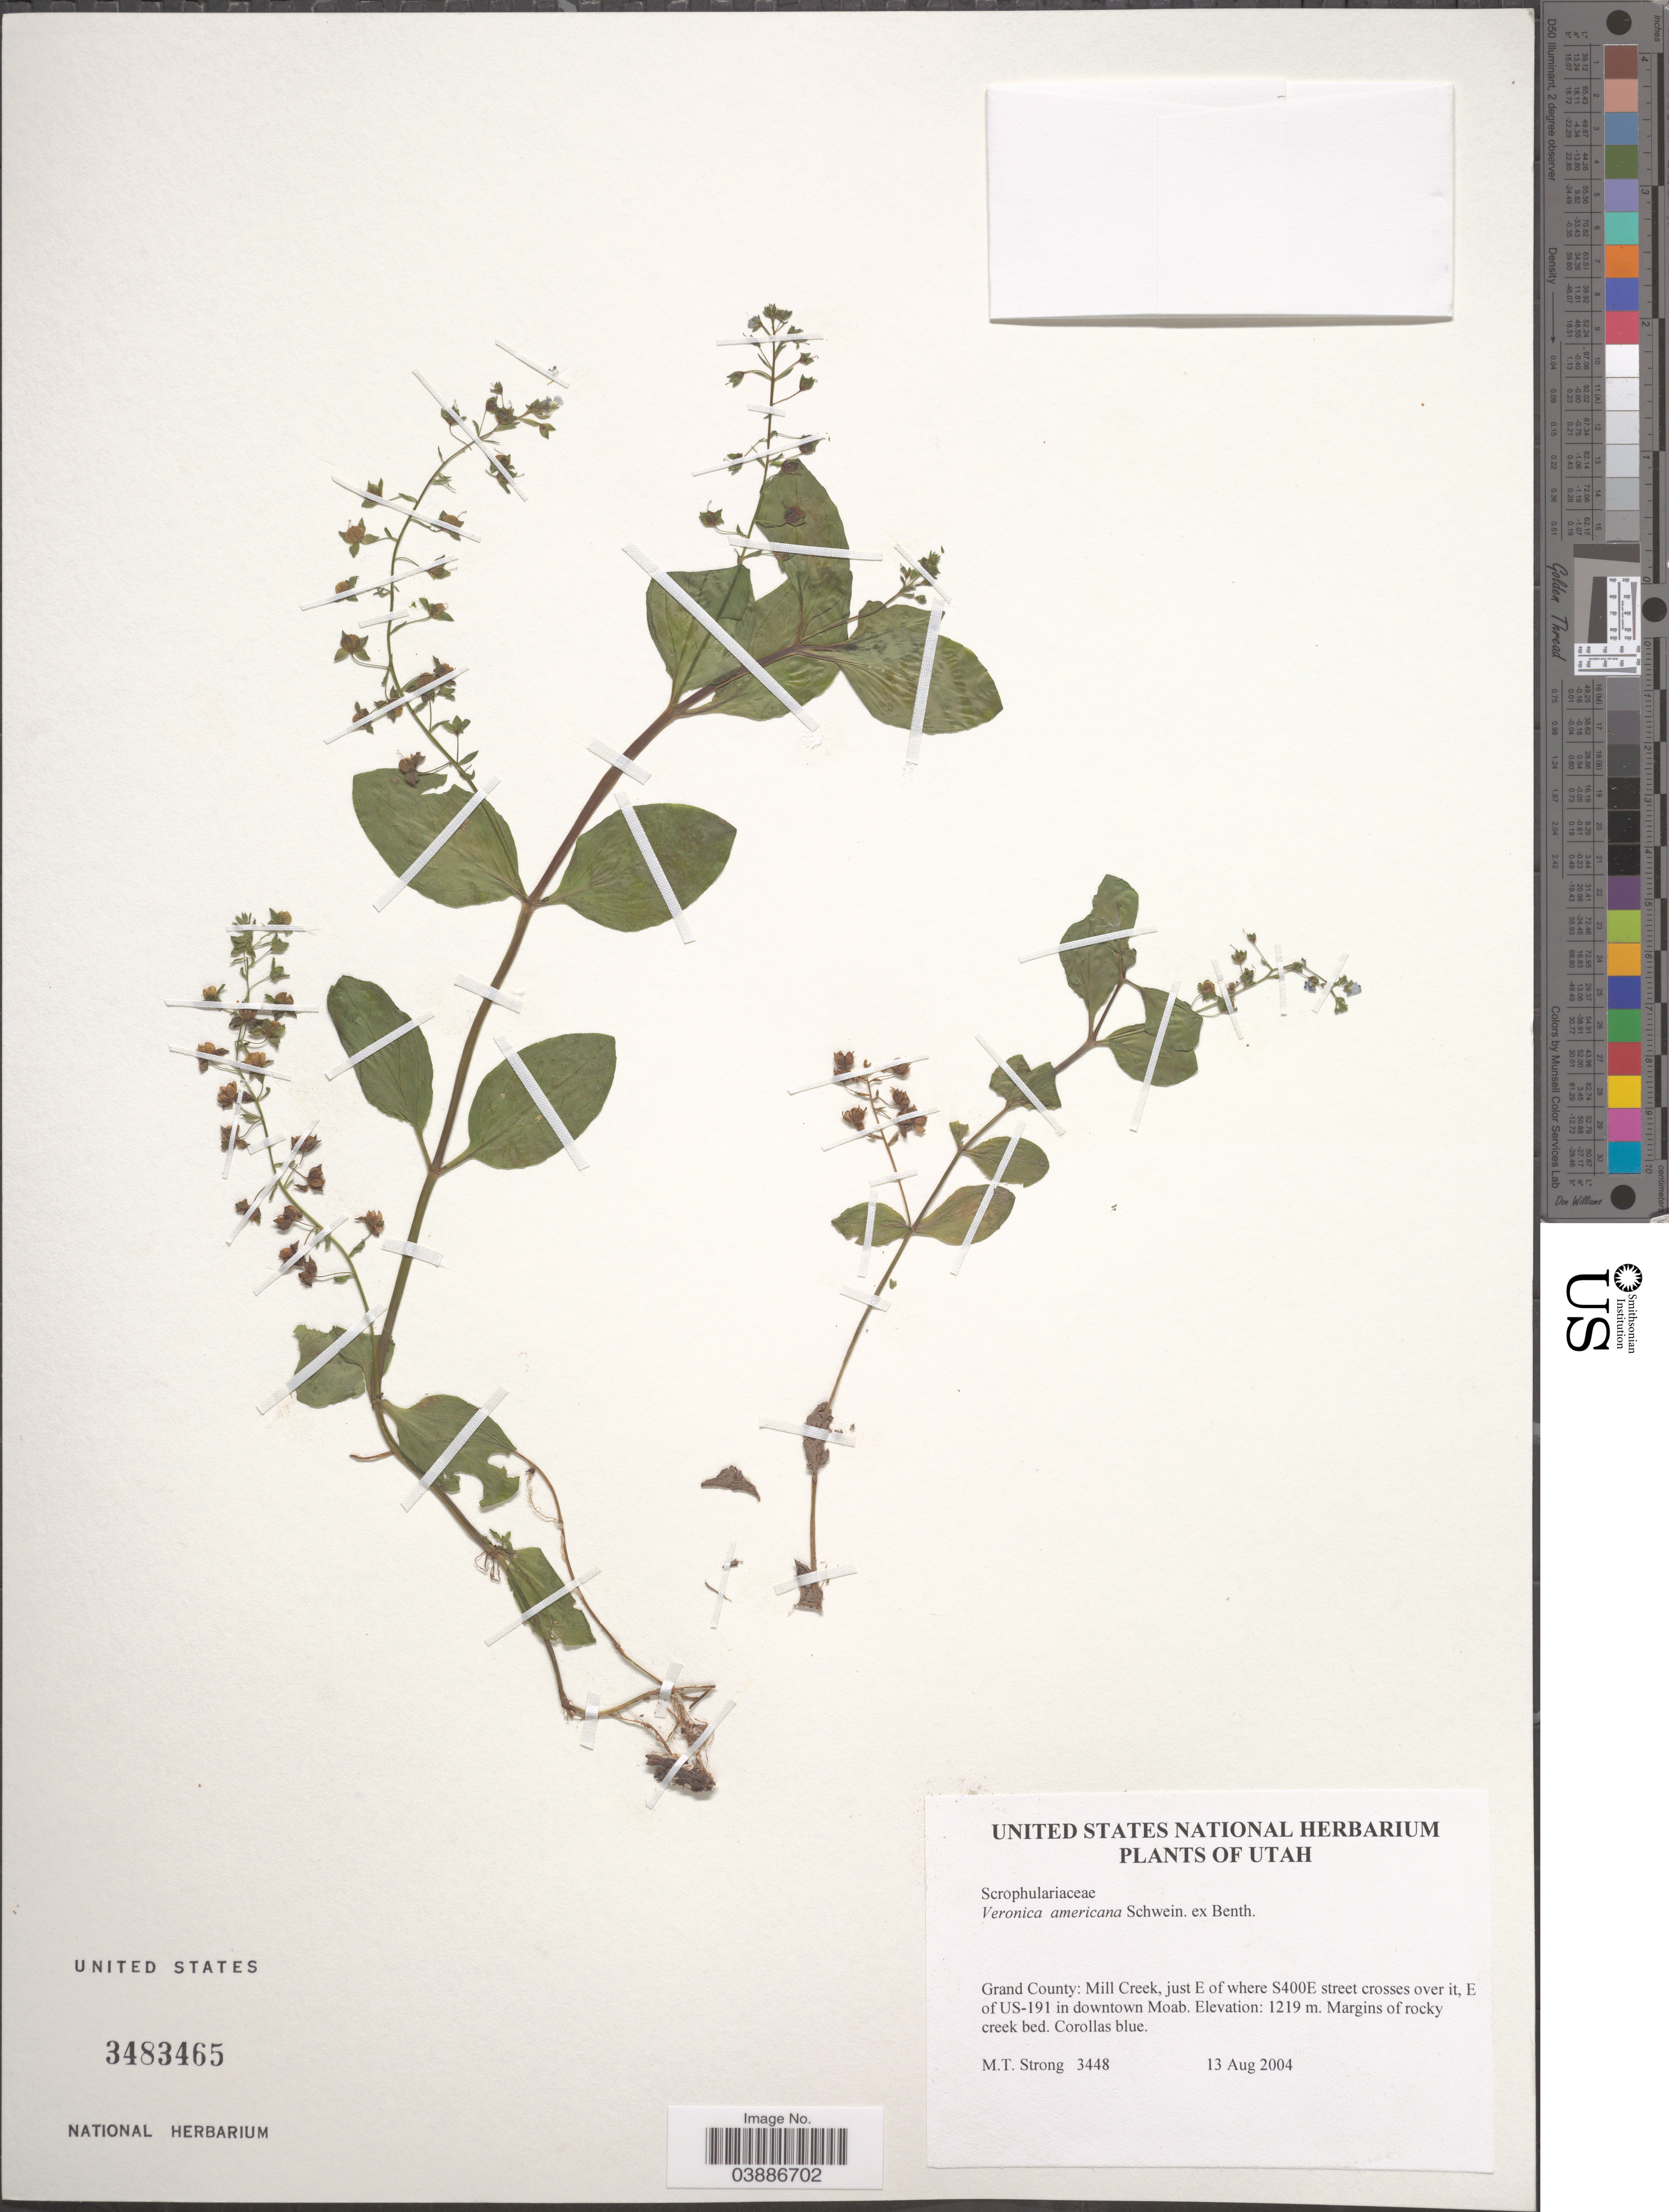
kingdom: Plantae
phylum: Tracheophyta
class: Magnoliopsida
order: Lamiales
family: Plantaginaceae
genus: Veronica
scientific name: Veronica americana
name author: Schwein. ex Benth.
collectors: M. T. Strong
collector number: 3448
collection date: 2004-08-13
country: United States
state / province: Utah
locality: Grand County: Mill Creek, just E of where S400E street crosses over it, E of US-191 in downtown Moab.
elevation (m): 1219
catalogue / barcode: US 3483465